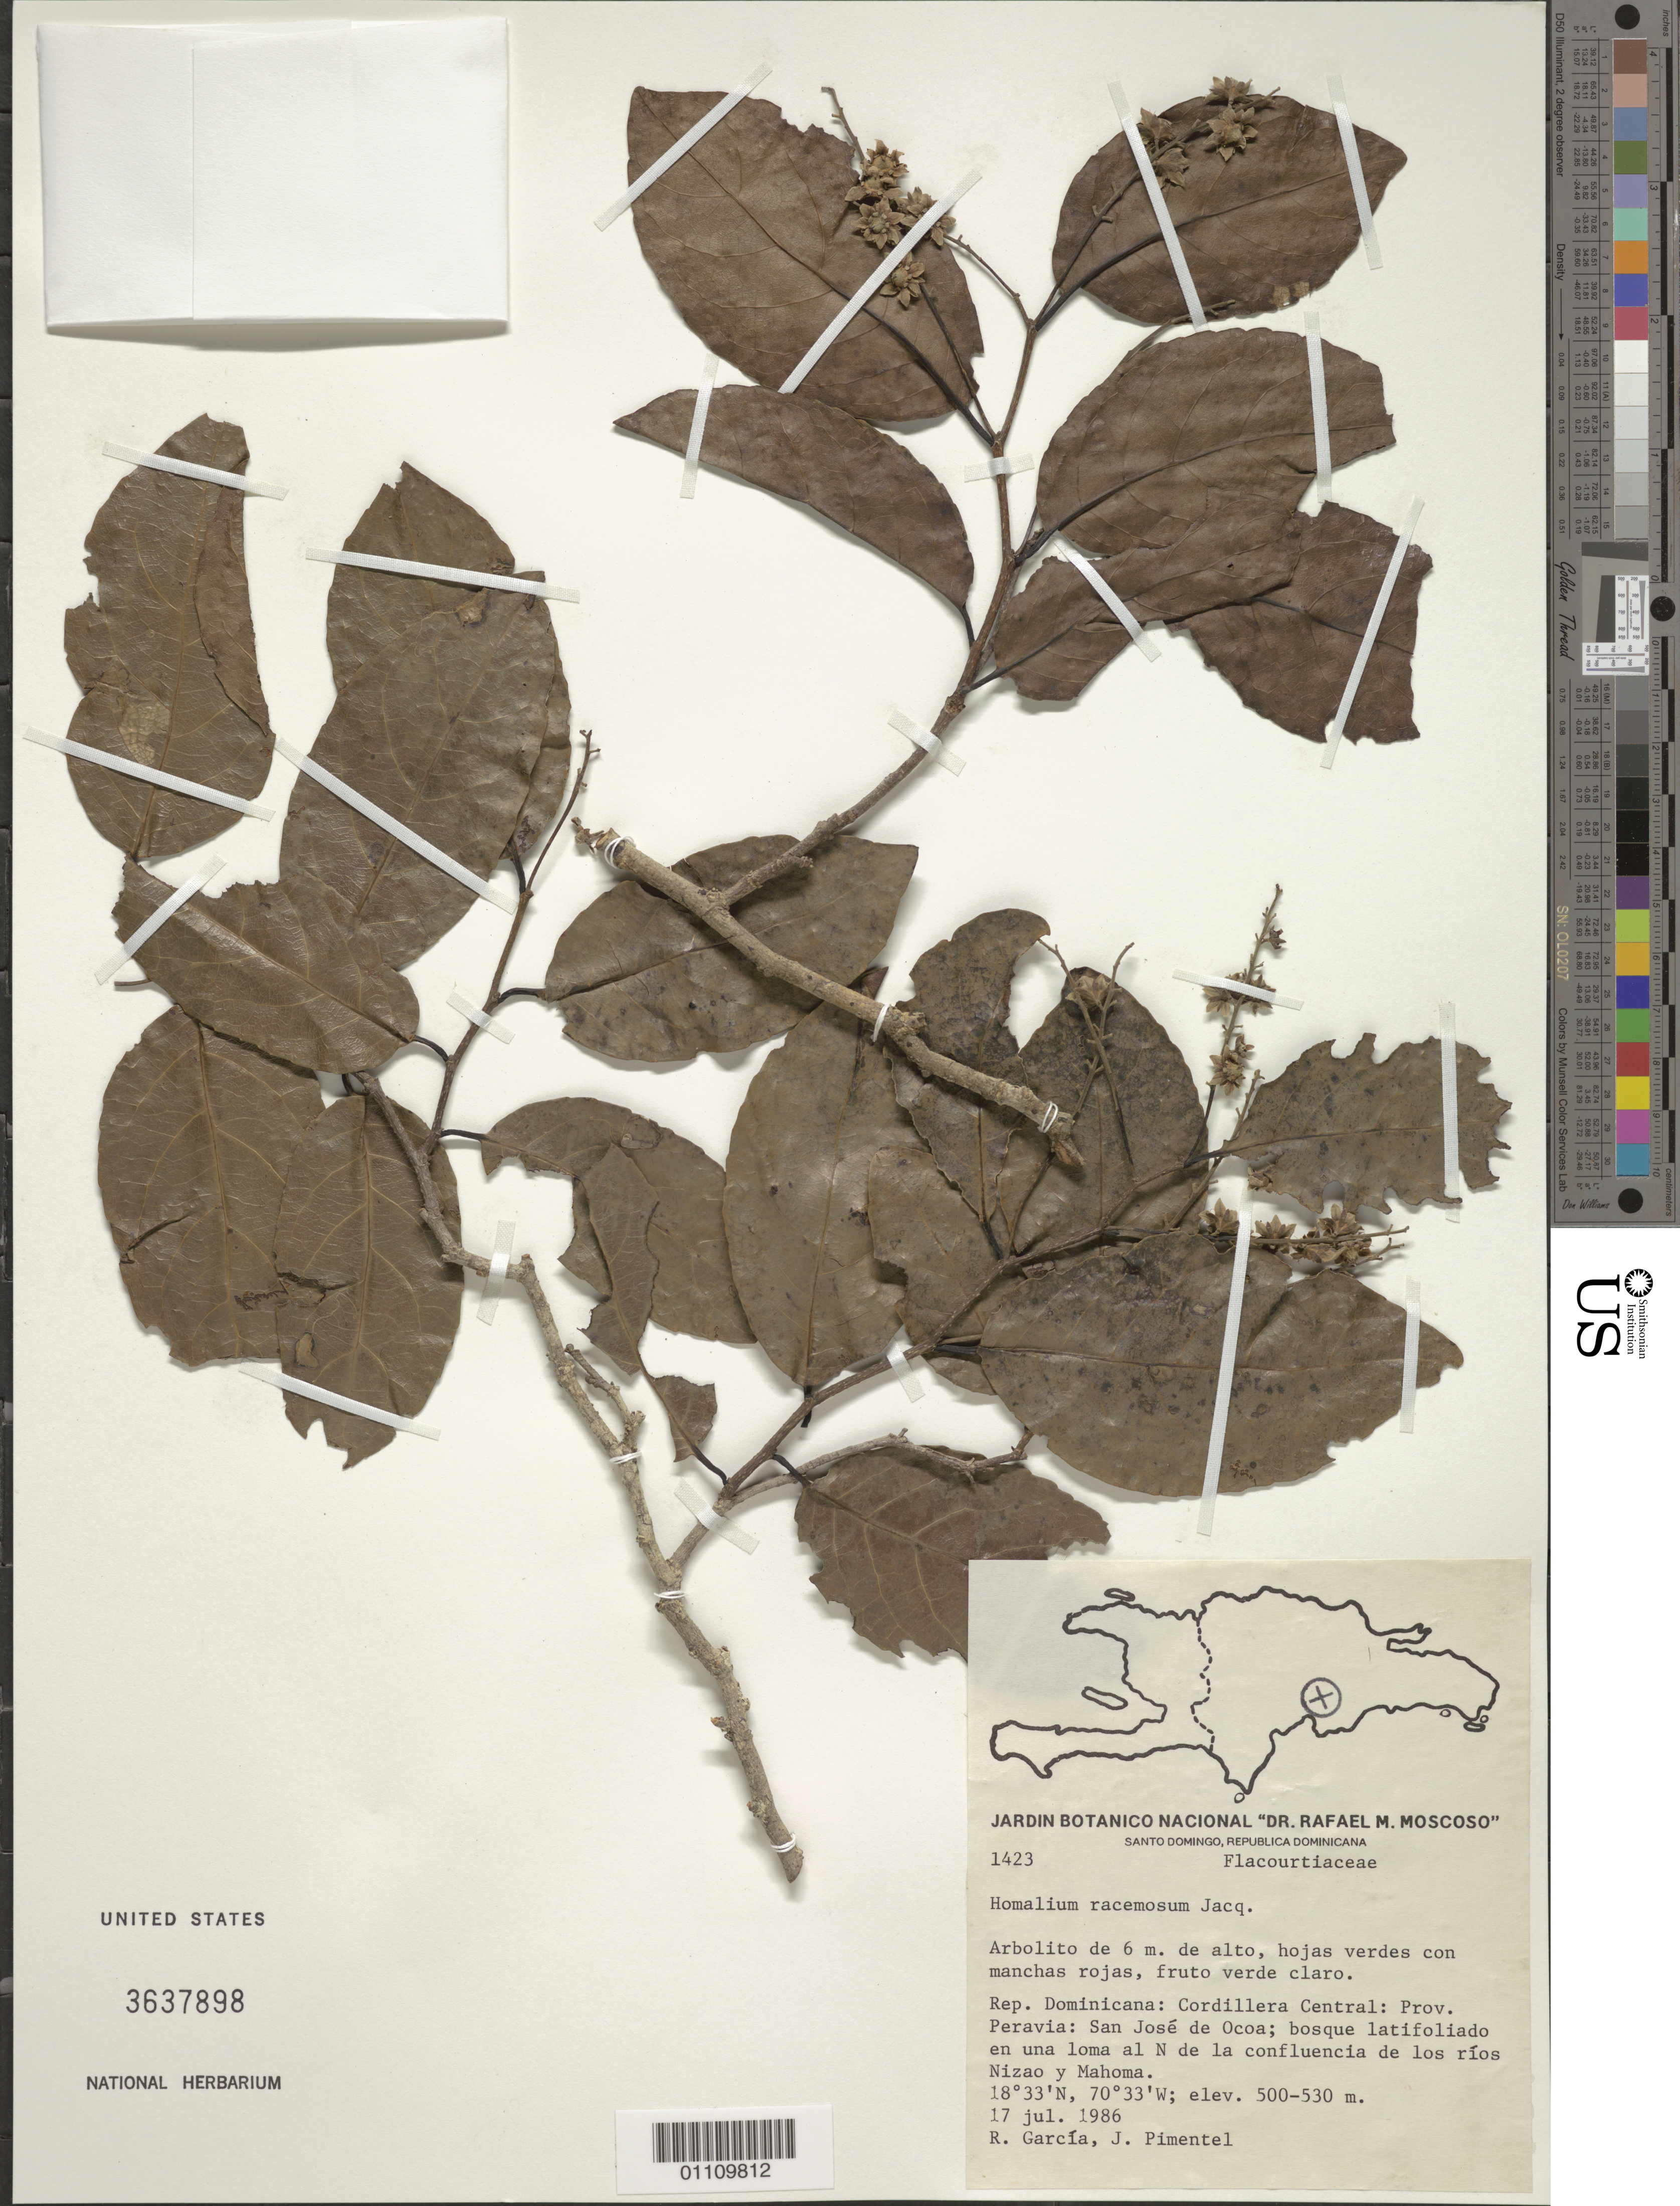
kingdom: Plantae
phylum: Tracheophyta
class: Magnoliopsida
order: Malpighiales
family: Salicaceae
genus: Homalium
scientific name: Homalium racemosum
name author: Jacq.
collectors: R. G. García & J. Pimentel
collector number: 1423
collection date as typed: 17 Jul 1986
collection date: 1986-07-17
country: Dominican Republic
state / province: Peravia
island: Hispaniola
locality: Cordillera Central, San José de Ocoa, N de la confluencia de los ríos Nizao y Mahoma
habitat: Bosque latifoliado en una loma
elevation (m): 500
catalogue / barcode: US 3637898